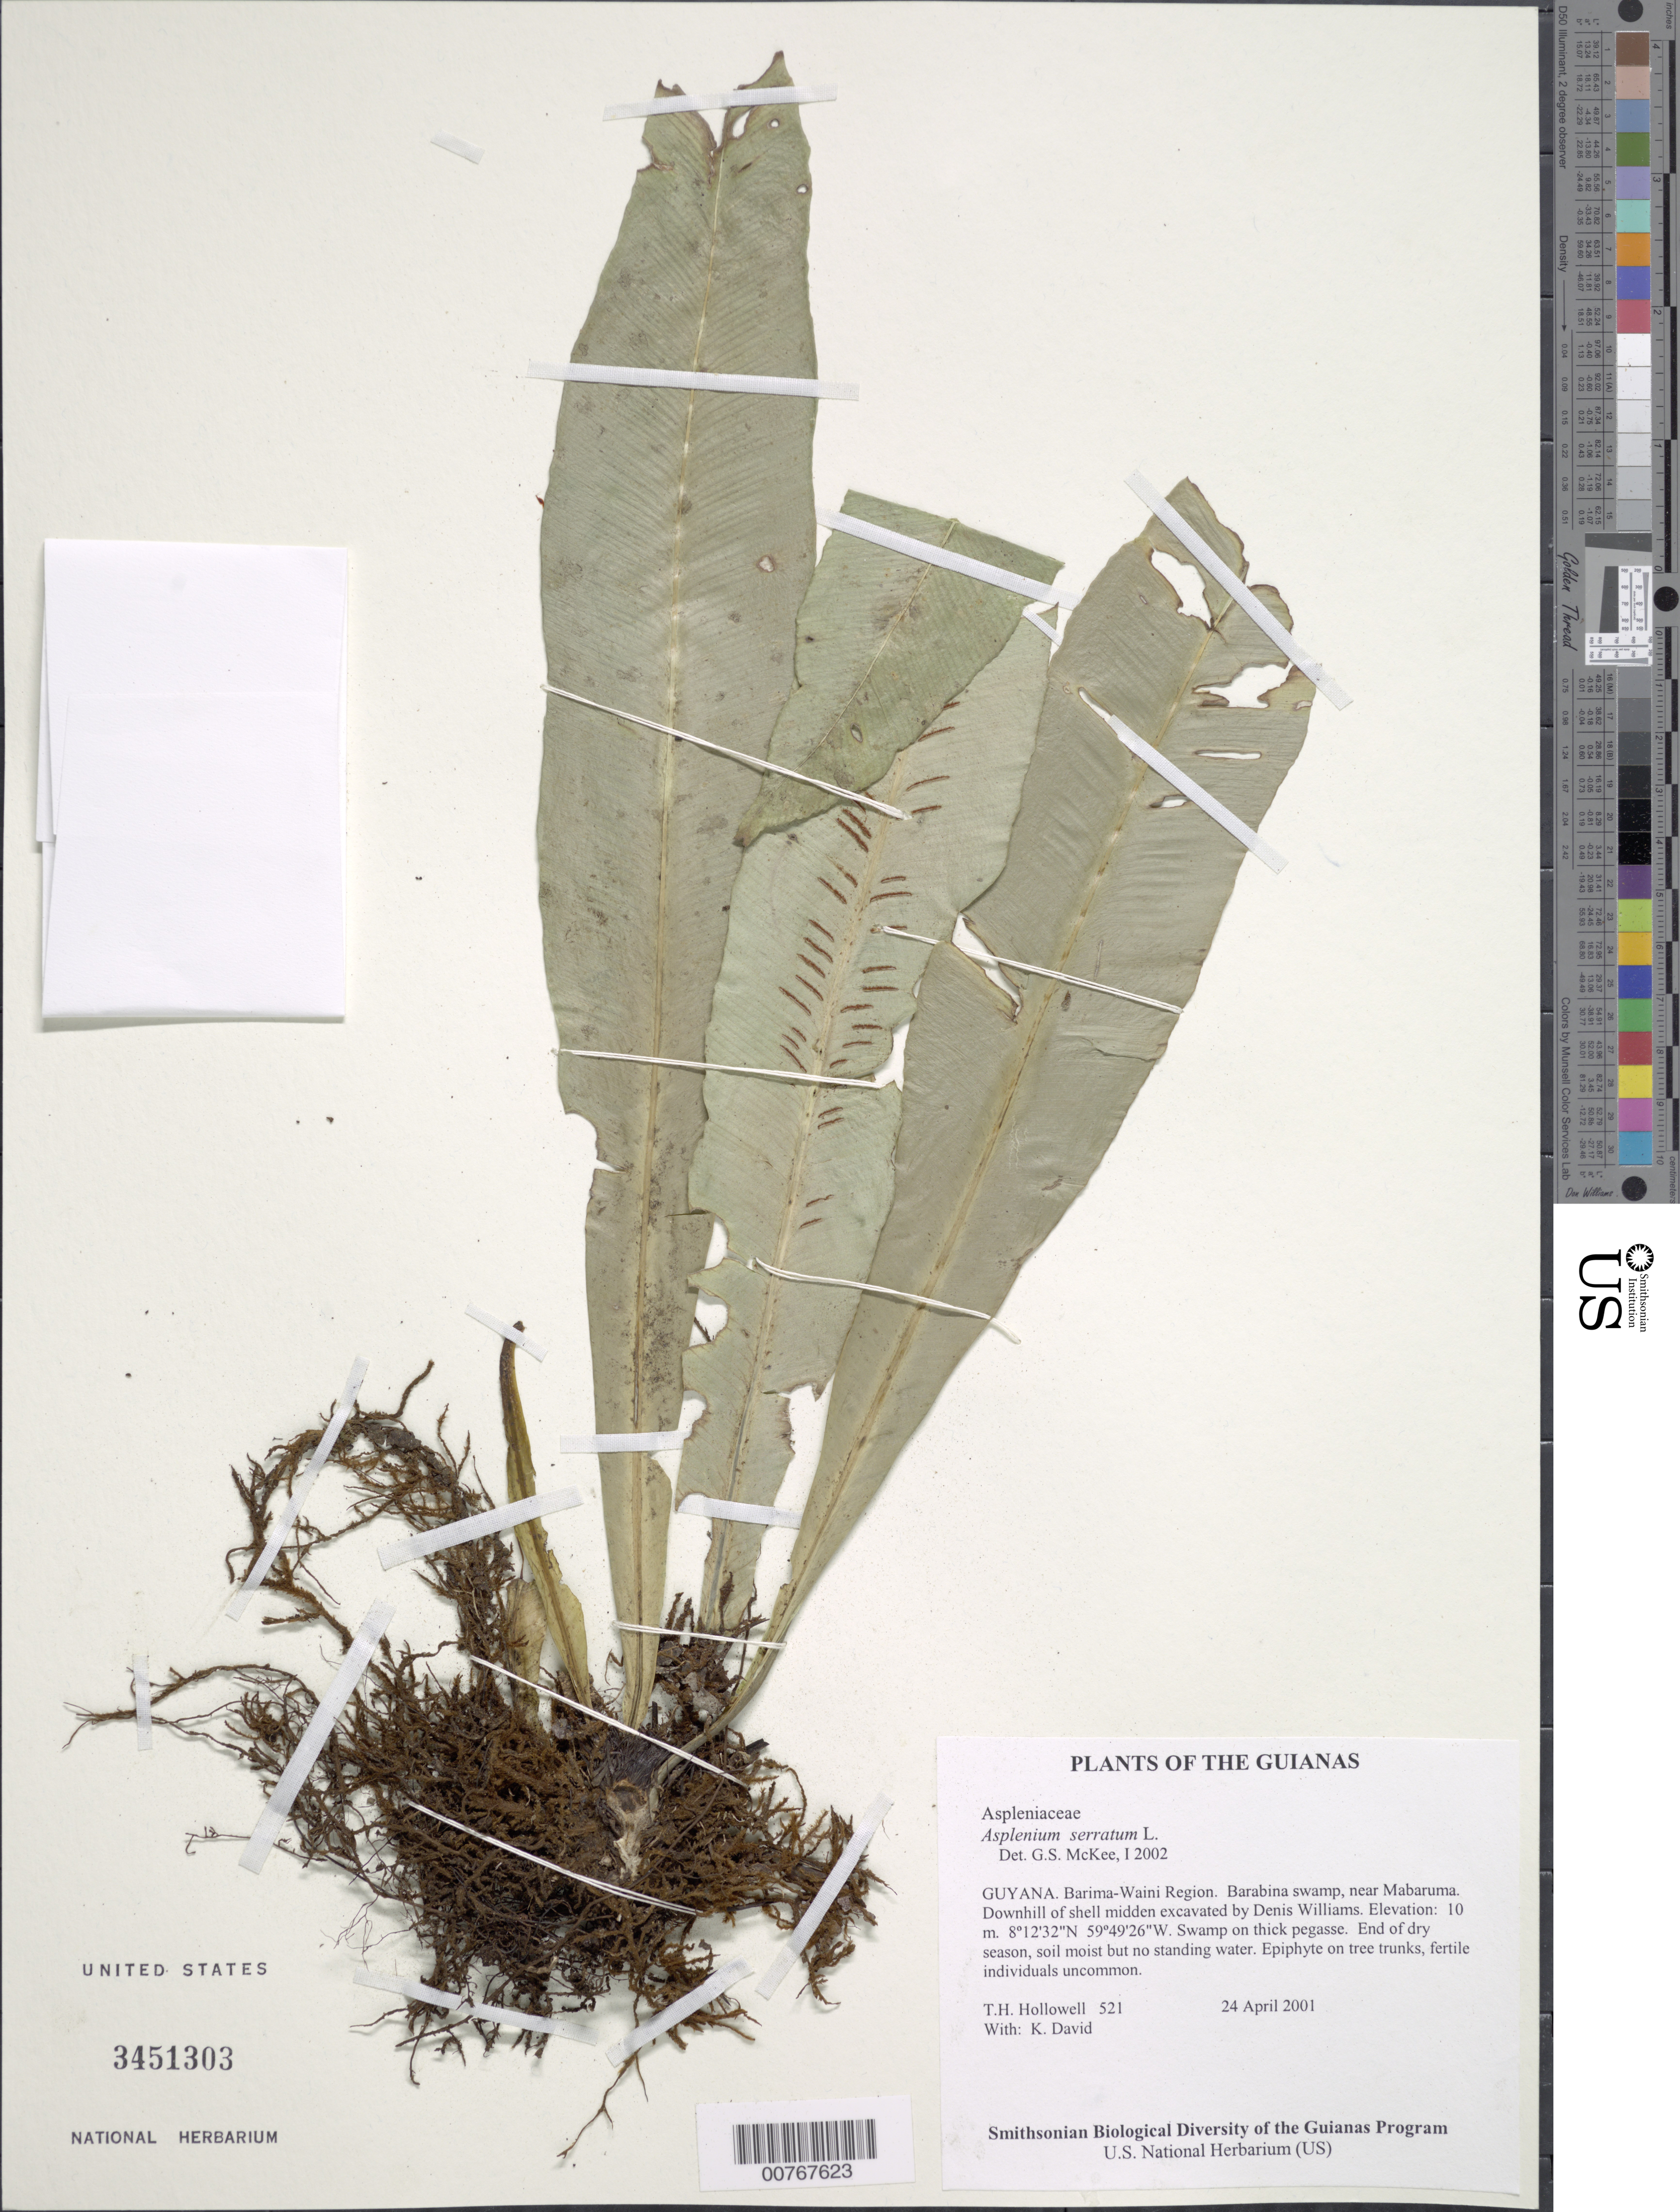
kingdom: Plantae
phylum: Tracheophyta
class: Polypodiopsida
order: Polypodiales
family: Aspleniaceae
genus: Asplenium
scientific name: Asplenium serratum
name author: L.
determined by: McKee, G. S., (US), NMNH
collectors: T. Hollowell & K. David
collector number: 521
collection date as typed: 24 April 2001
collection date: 2001-04-24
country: Guyana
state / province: Barima-Waini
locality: Barabina swamp, near Mabaruma. Downhill of shell midden excavated by Denis Williams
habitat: Swamp on thick pegasse. End of dry season, soil moist but no standing water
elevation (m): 10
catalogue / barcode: US 3451303